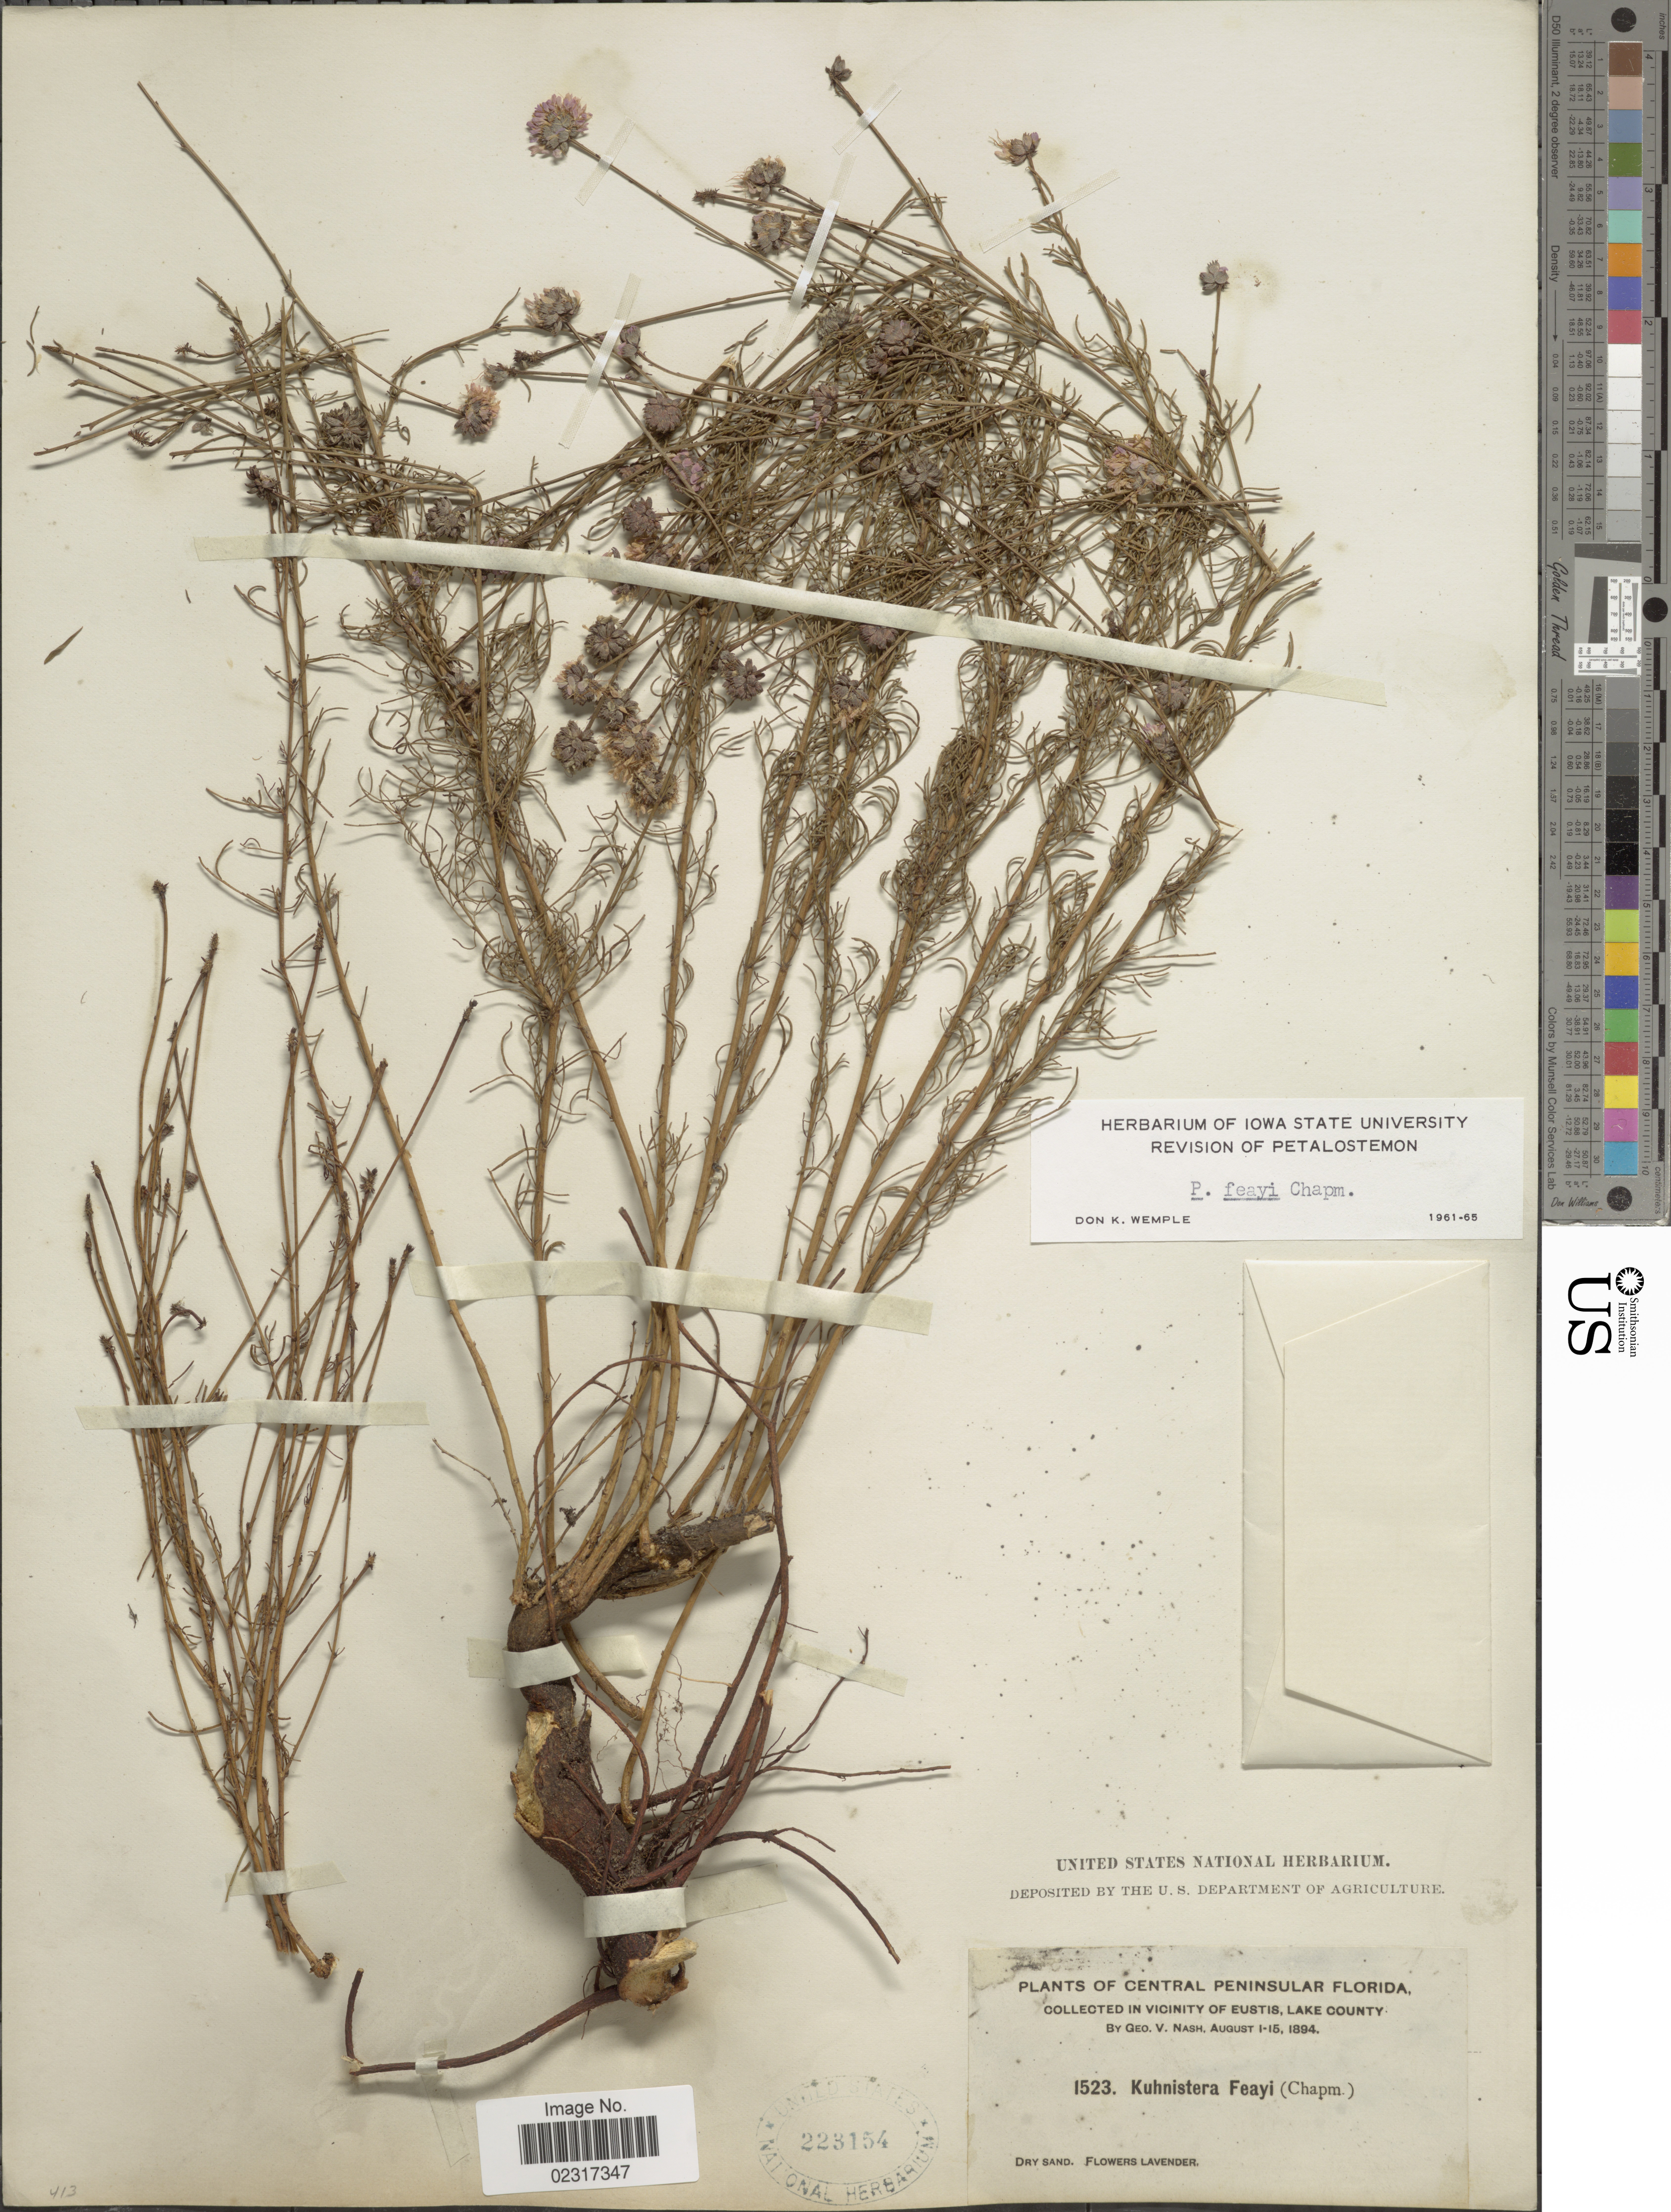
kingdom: Plantae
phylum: Tracheophyta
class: Magnoliopsida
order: Fabales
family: Fabaceae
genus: Dalea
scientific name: Dalea feayi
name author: (Chapm.) Barneby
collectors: G. V. Nash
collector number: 1523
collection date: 1894-08-01/1894-08-15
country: United States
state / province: Florida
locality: Central Peninsular Florida, in vicinity of Eustis, Lake County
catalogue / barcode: US 223154